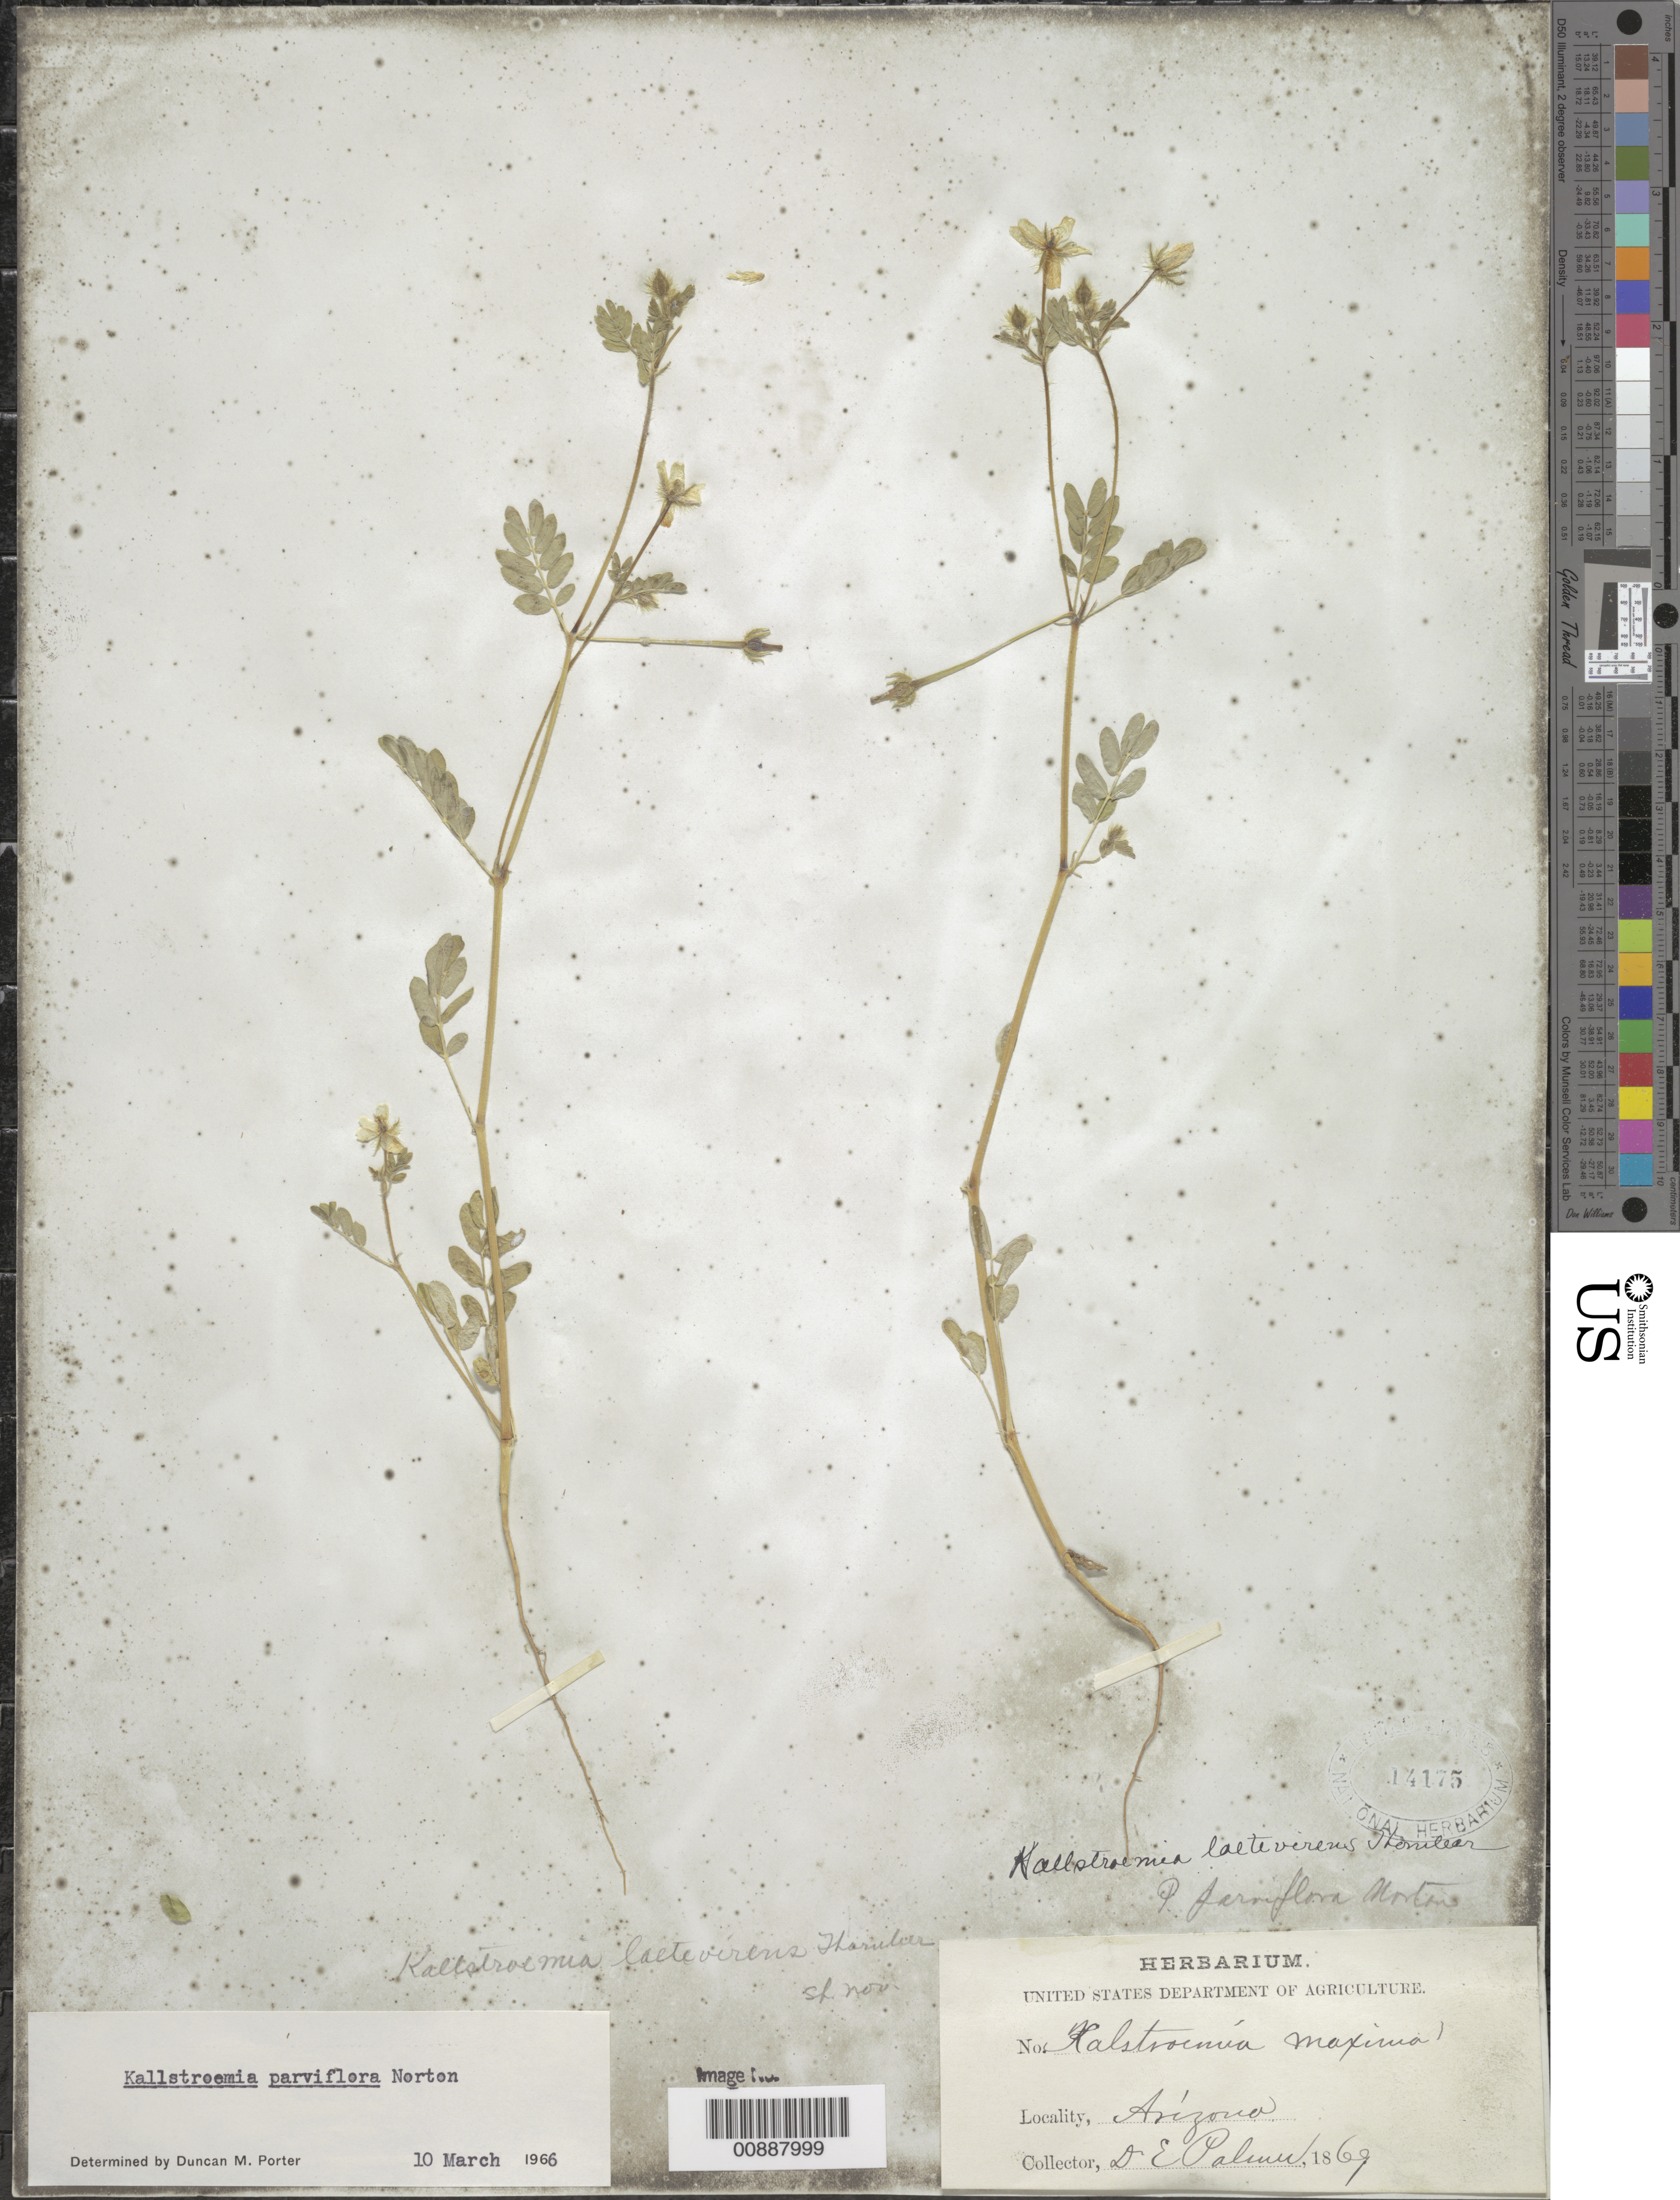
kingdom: Plantae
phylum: Tracheophyta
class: Magnoliopsida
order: Zygophyllales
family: Zygophyllaceae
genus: Kallstroemia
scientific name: Kallstroemia parviflora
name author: Norton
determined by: Porter, D. M.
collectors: E. Palmer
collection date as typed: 1869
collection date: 1869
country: United States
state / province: Arizona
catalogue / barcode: US 14175